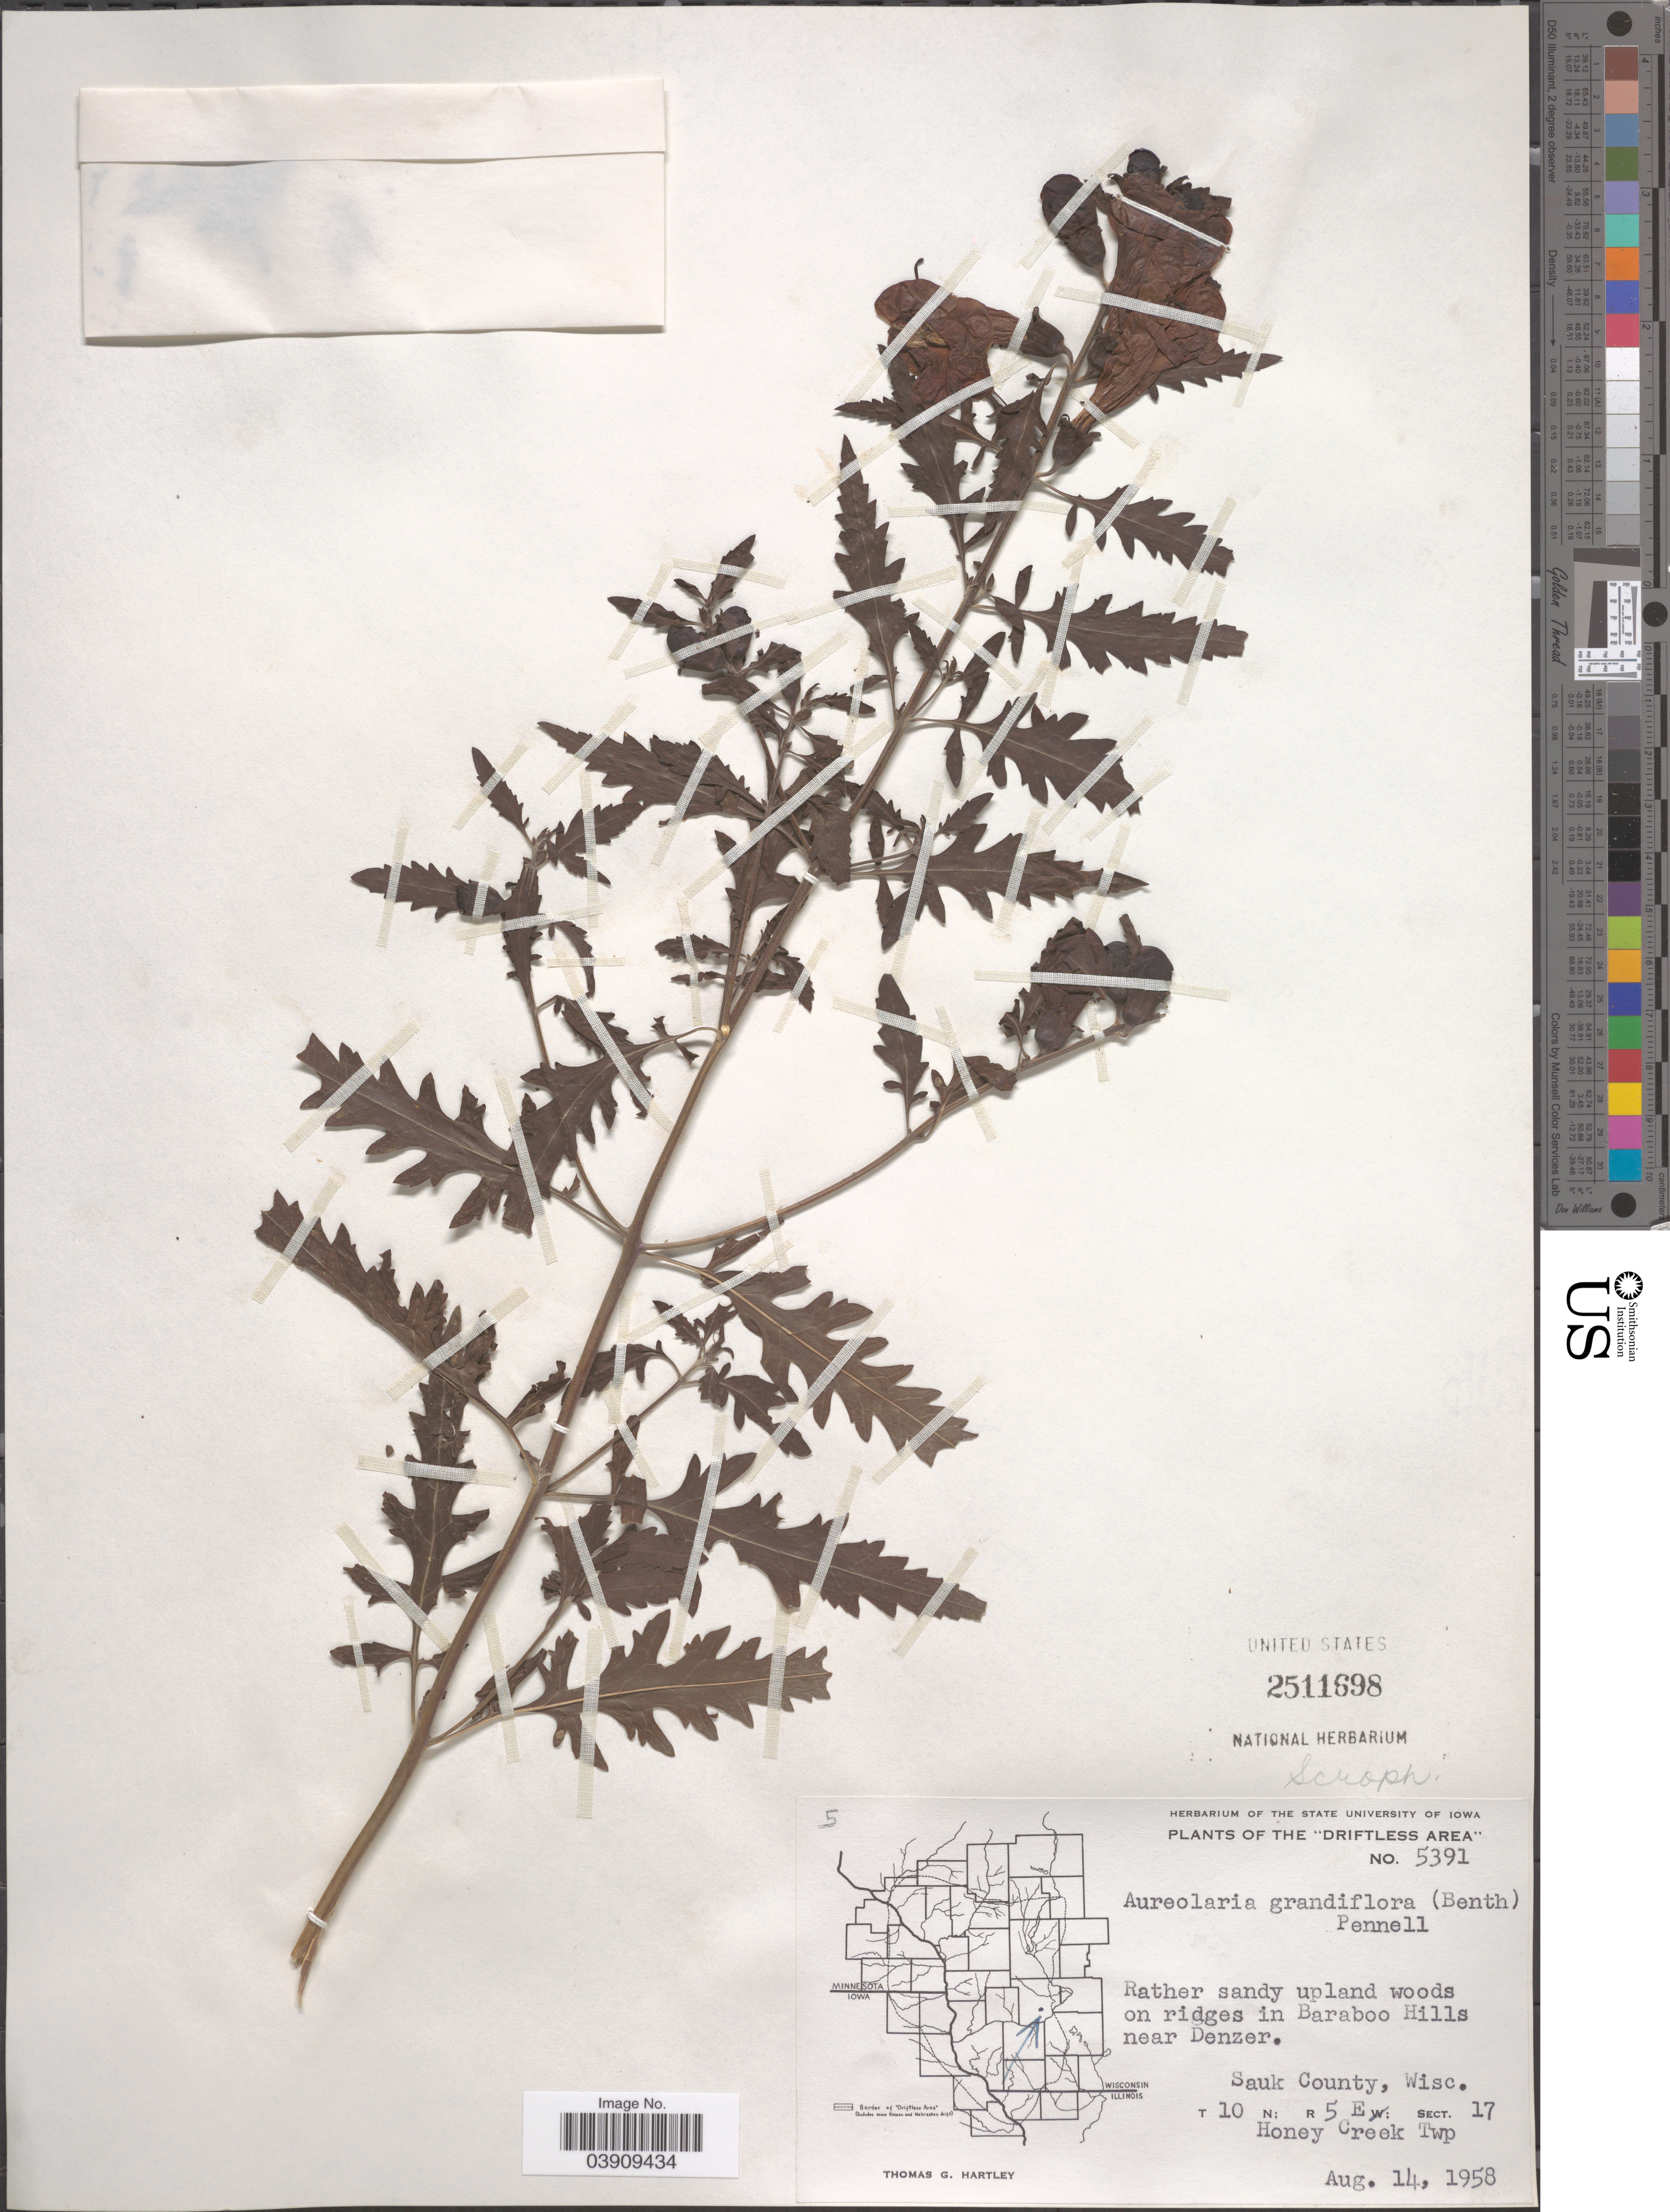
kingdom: Plantae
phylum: Tracheophyta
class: Magnoliopsida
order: Lamiales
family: Orobanchaceae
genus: Aureolaria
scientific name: Aureolaria grandiflora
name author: (Benth.) Pennell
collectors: T. G. Hartley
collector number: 5391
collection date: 1958-08-14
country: United States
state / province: Wisconsin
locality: The "Driftless Area". On ridges in Baraboo Hills near Denzer. Sauk County. T 10 N; R 5 E; Sect. 17. Honey Creek Twp.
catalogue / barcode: US 2511698